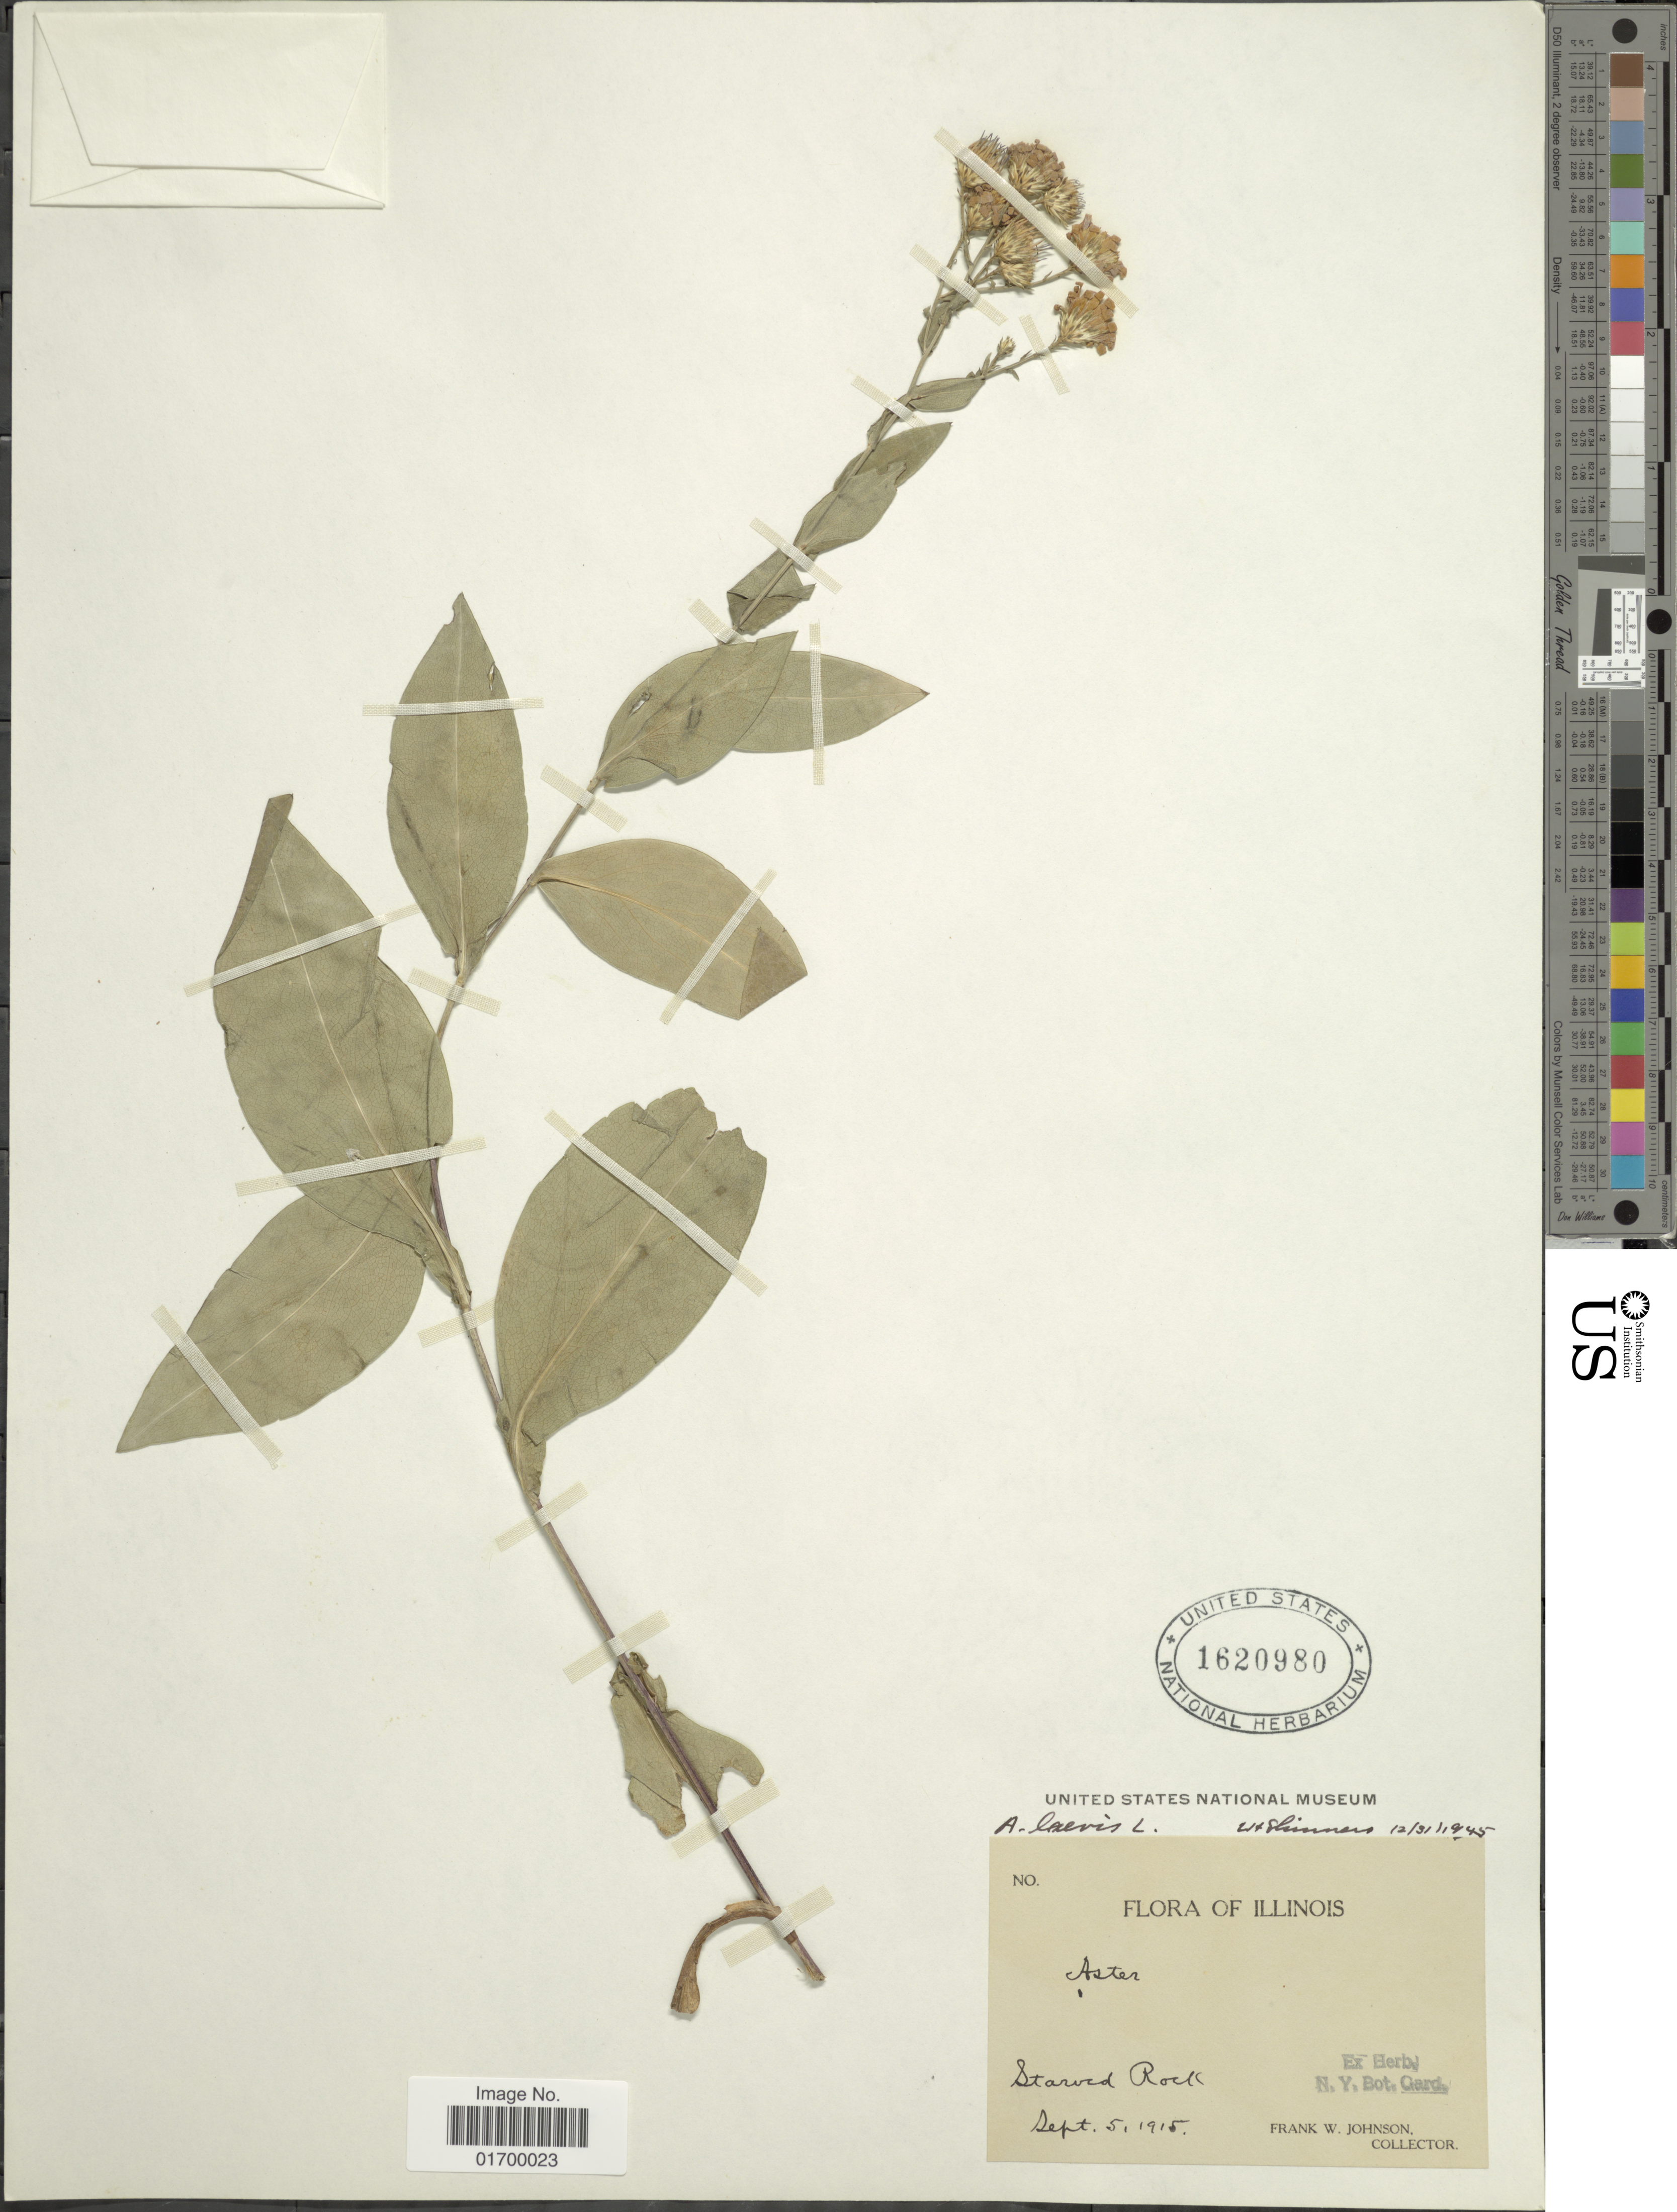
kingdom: Plantae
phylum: Tracheophyta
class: Magnoliopsida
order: Asterales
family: Asteraceae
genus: Symphyotrichum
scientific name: Symphyotrichum laeve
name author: (L.) Á. Löve & D. Löve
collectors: F. W. Johnson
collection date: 1915-09-05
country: United States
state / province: Illinois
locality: Starved Rock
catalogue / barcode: US 1620980